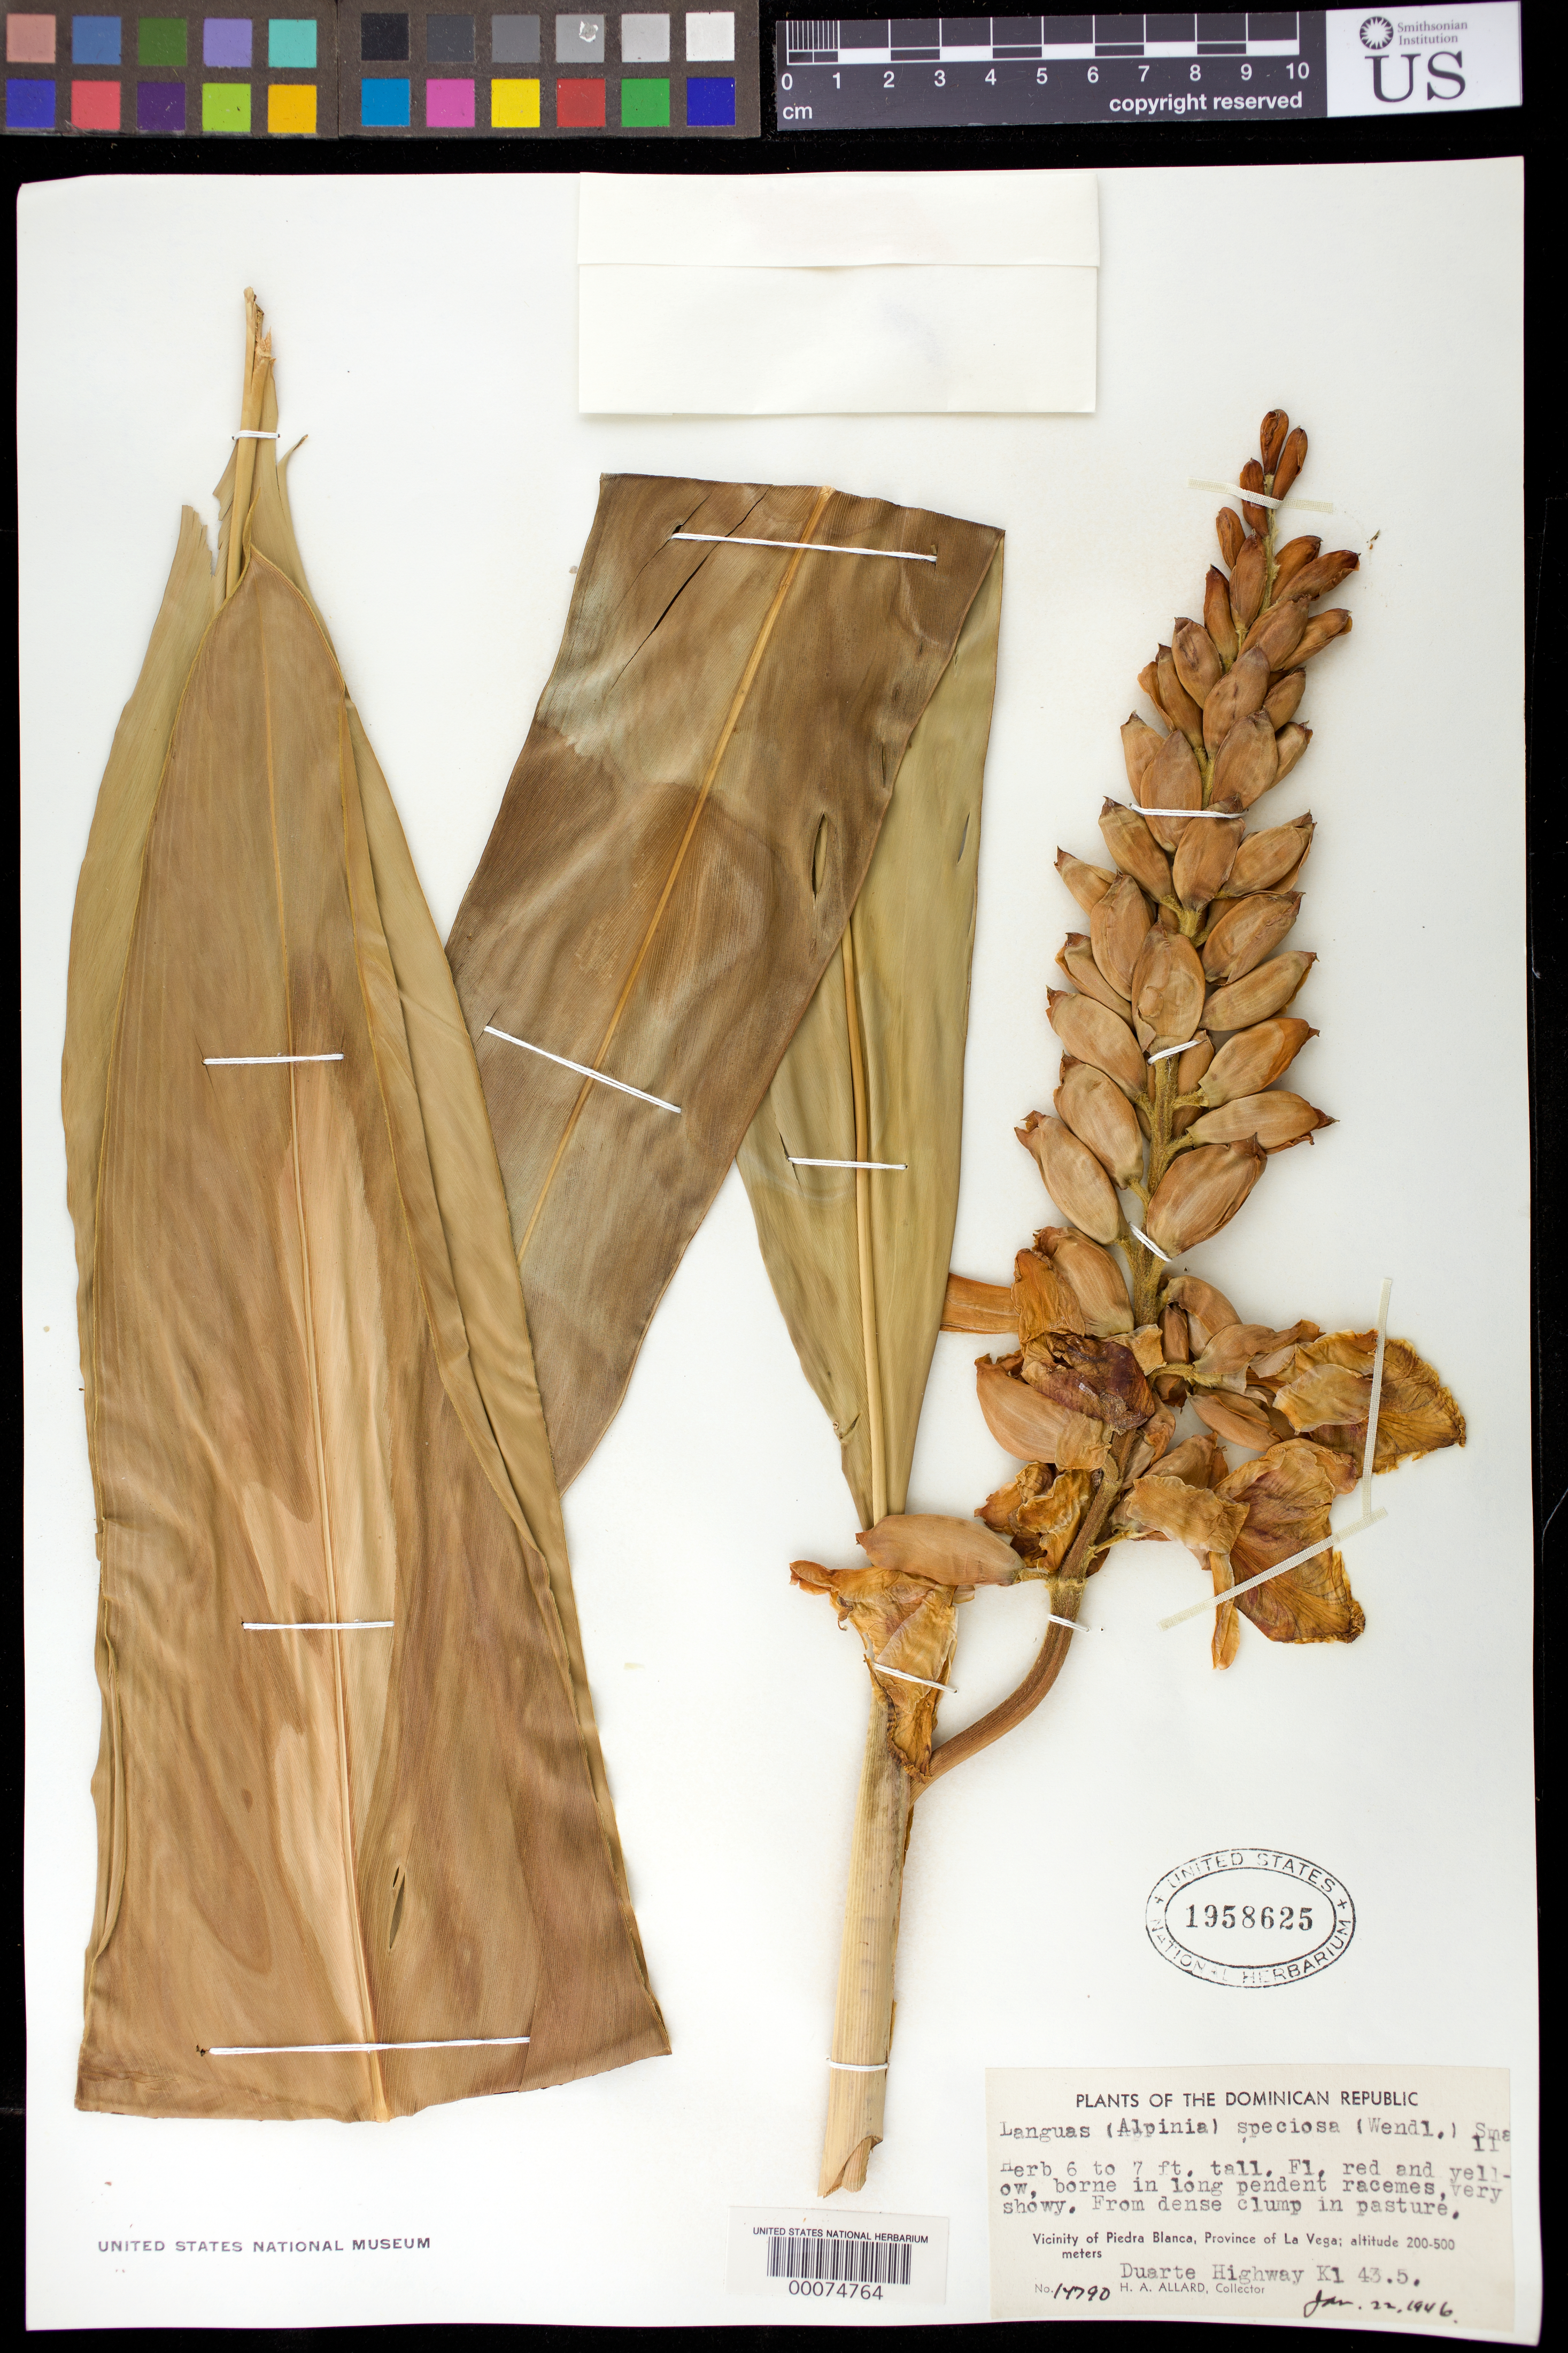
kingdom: Plantae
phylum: Tracheophyta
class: Liliopsida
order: Zingiberales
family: Zingiberaceae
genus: Alpinia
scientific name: Alpinia zerumbet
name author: (Pers.) B.L. Burtt & R.M. Sm.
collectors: H. A. Allard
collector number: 14790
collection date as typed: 22 Jan 1946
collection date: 1946-01-22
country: Dominican Republic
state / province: La Vega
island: Hispaniola Island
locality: Vicinity of piedra blanca, duarte highway kl 43.5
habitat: from dense clumps in pasture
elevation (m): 200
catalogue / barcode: US 1958625